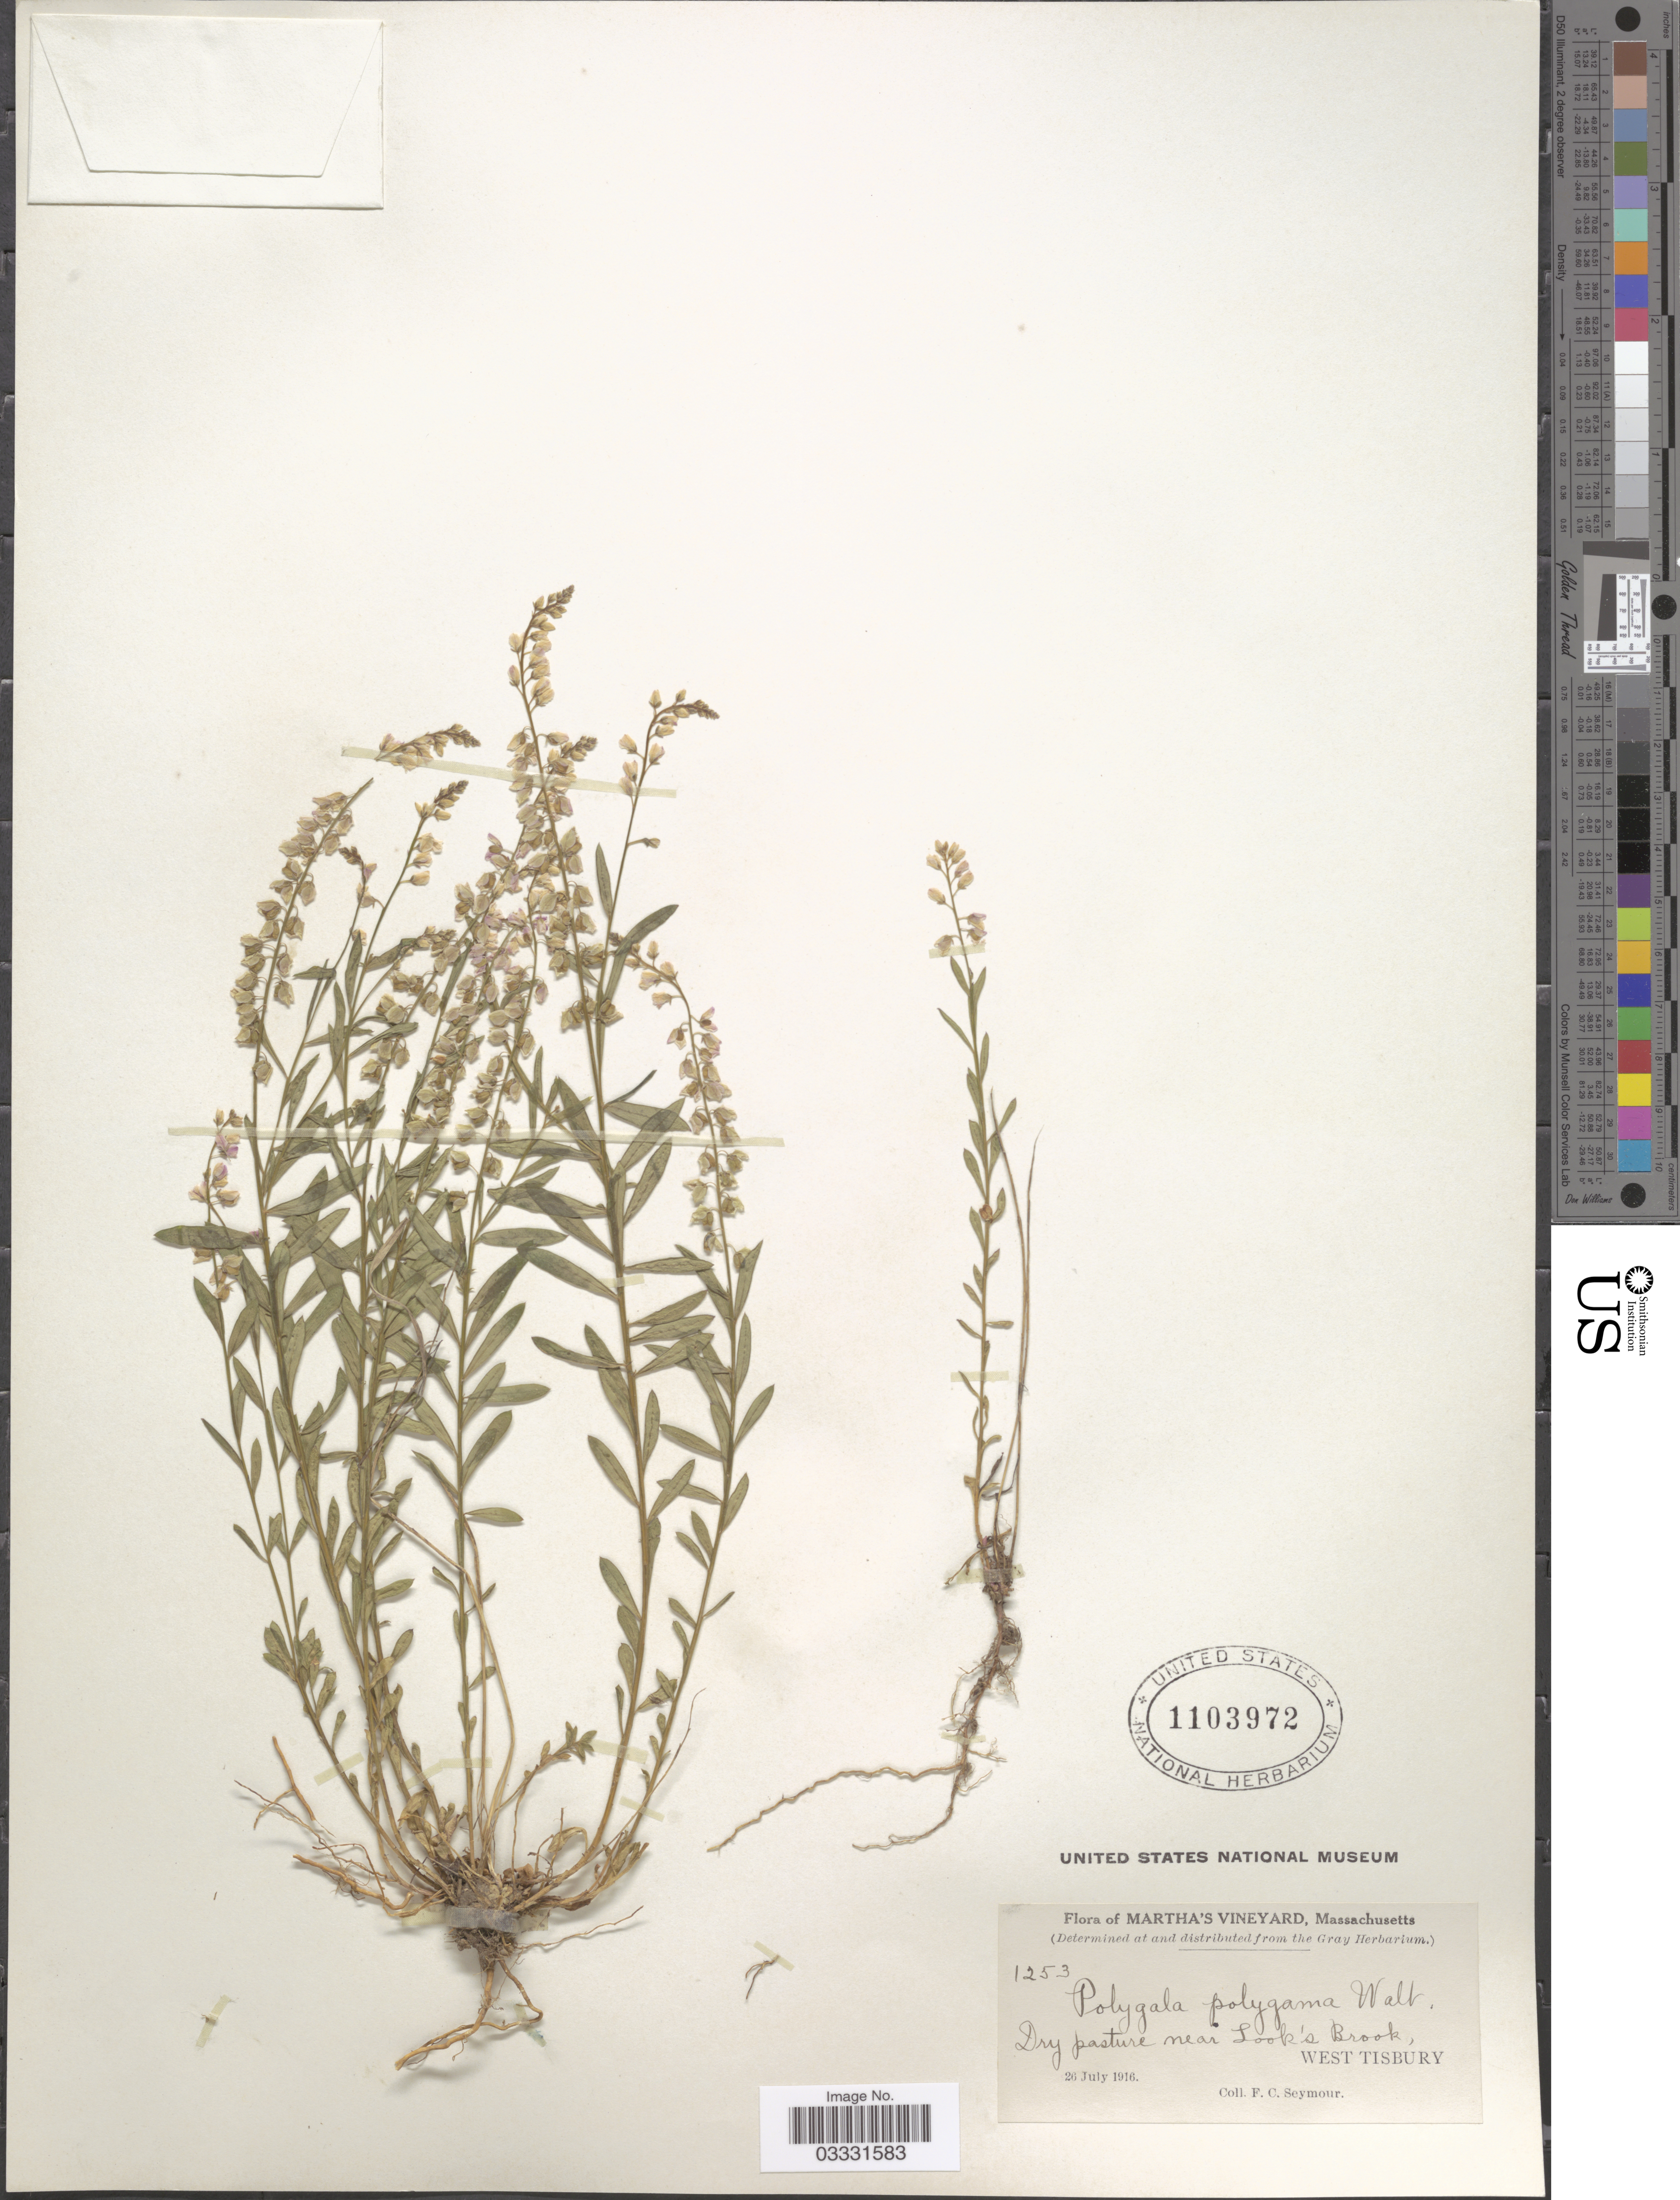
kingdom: Plantae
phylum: Tracheophyta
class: Magnoliopsida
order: Fabales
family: Polygalaceae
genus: Polygala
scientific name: Polygala polygama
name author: Walter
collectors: F. C. Seymour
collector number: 1253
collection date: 1916-07-26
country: United States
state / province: Massachusetts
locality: Martha's Vineyard. Dry pasture near Look's Brook, West Tisbury.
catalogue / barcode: US 1103972